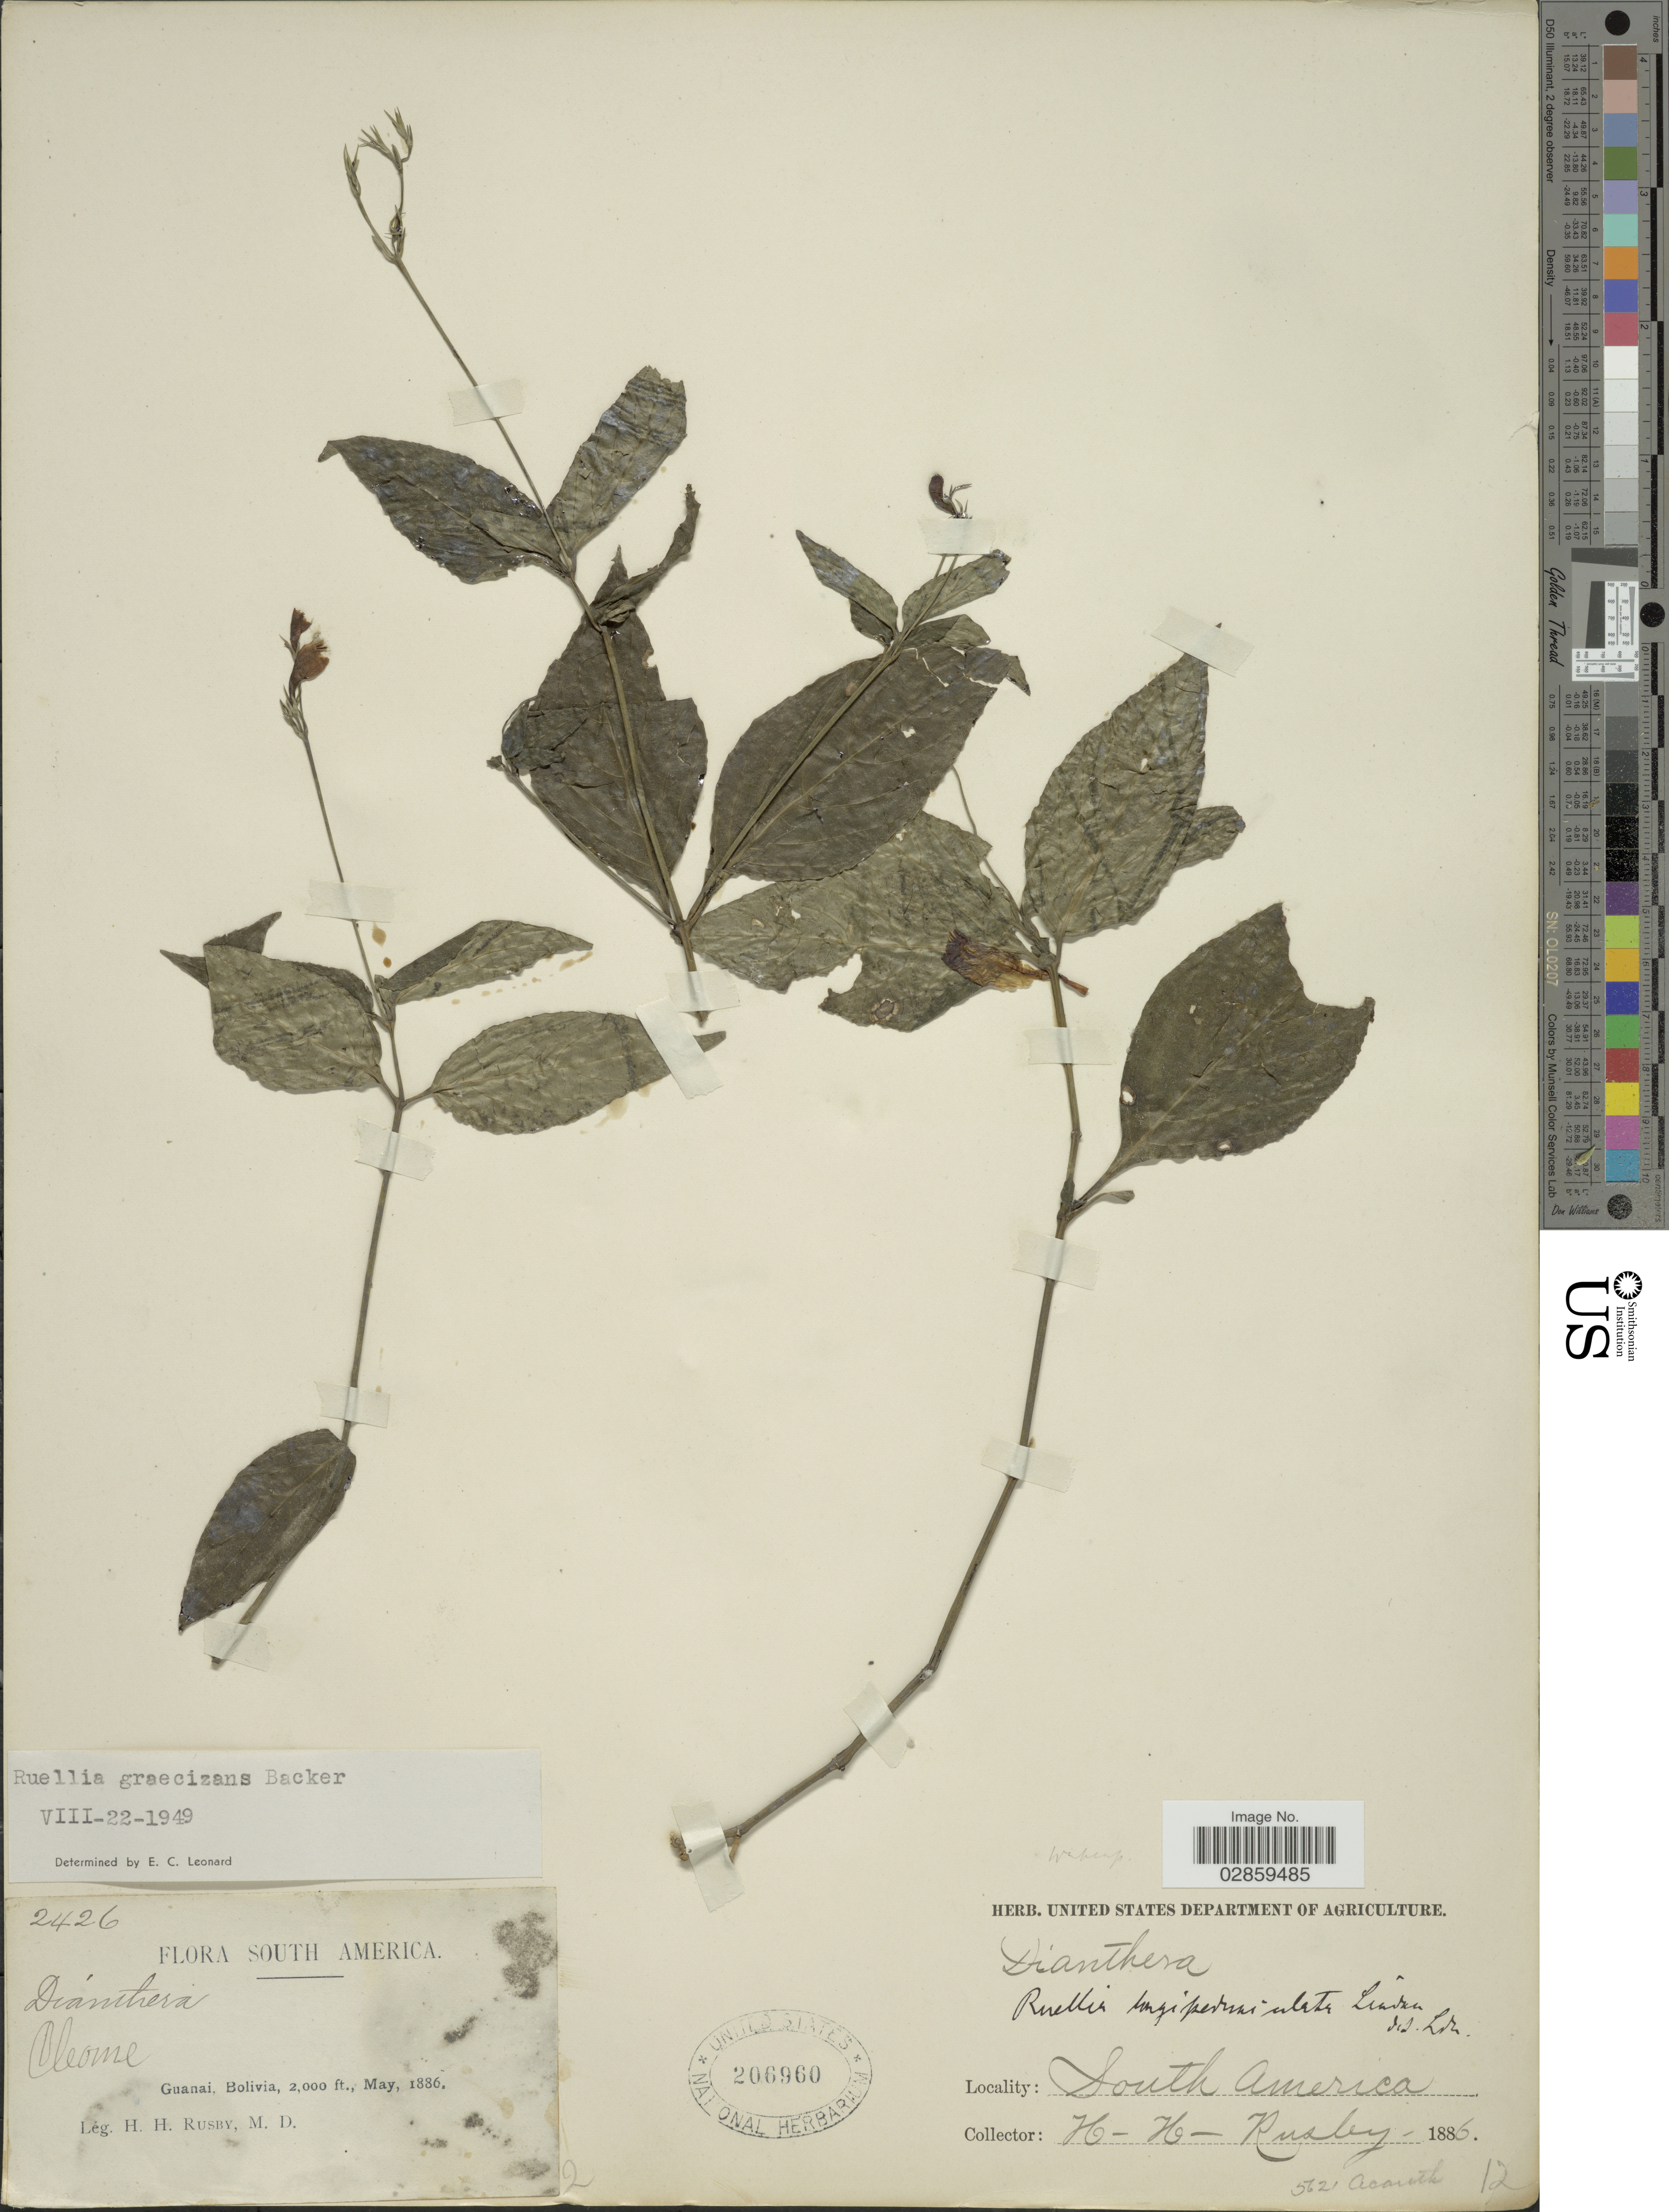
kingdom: Plantae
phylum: Tracheophyta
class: Magnoliopsida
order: Lamiales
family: Acanthaceae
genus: Ruellia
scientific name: Ruellia brevifolia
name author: (Pohl) C. Ezcurra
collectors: H. H. Rusby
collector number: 2426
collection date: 1886-05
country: Bolivia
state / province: La Páz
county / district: Larecaja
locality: Guanay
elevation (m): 610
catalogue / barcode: US 206960